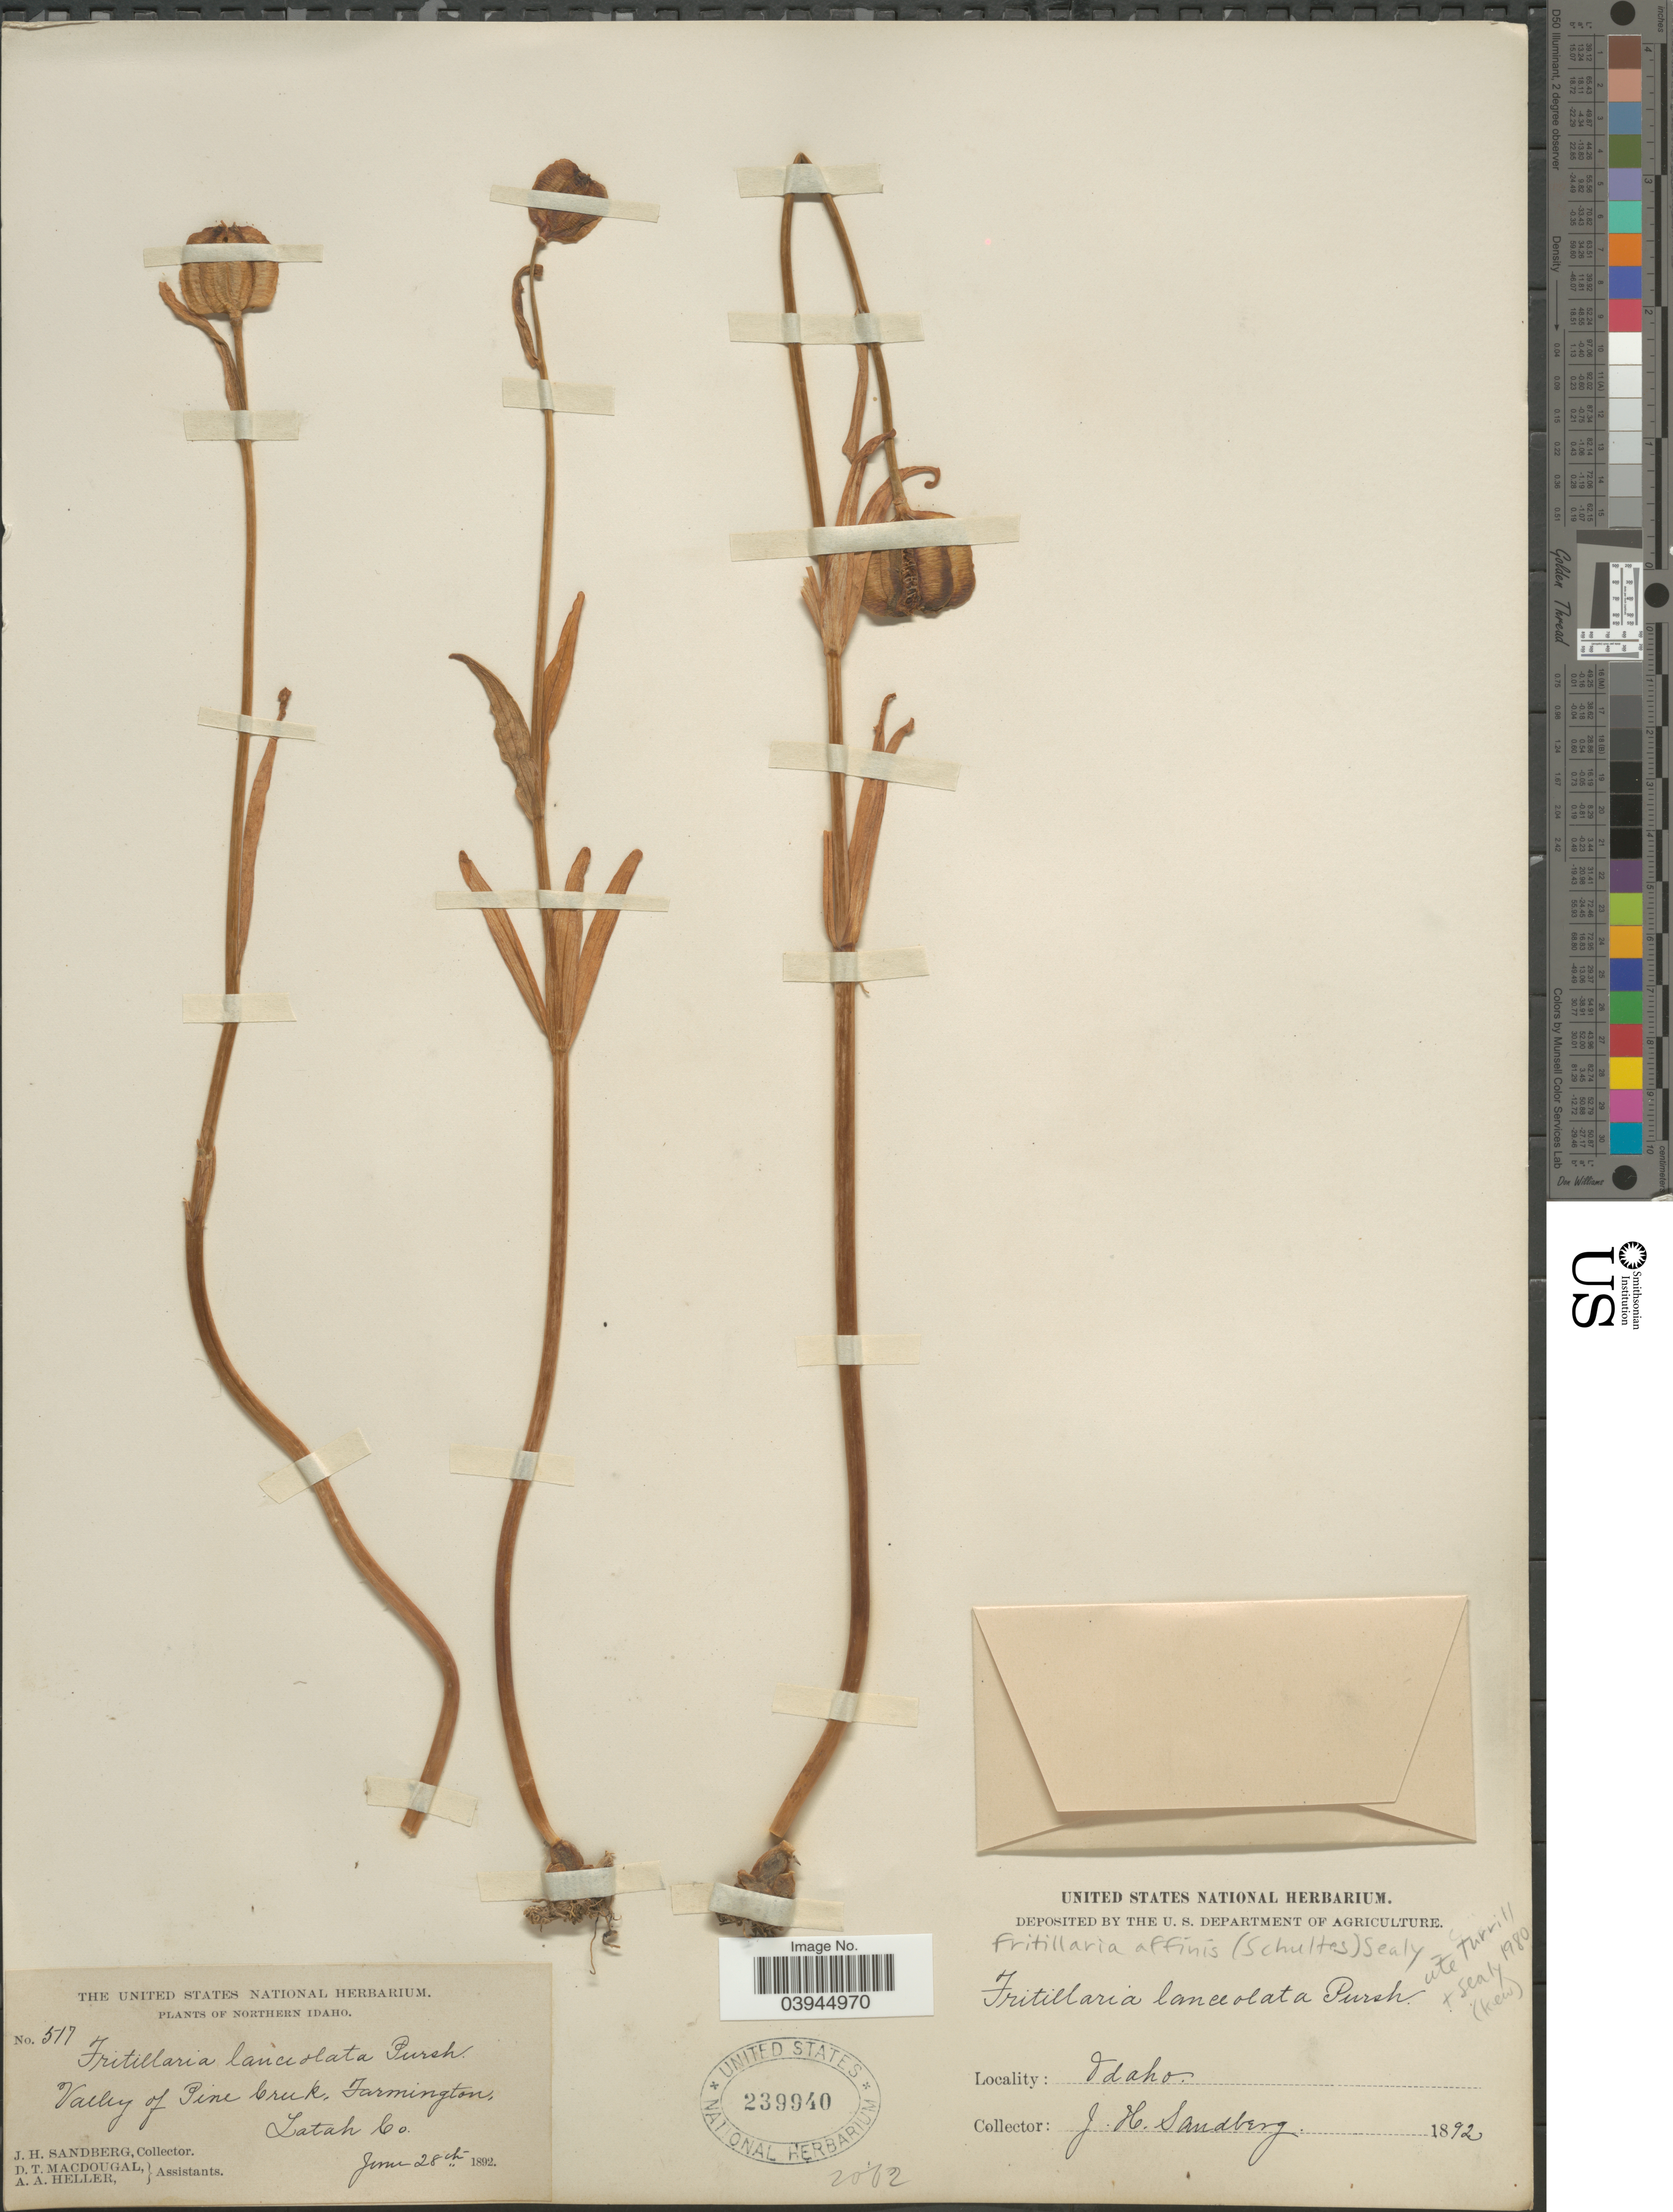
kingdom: Plantae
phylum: Tracheophyta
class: Liliopsida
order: Liliales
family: Liliaceae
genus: Fritillaria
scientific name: Fritillaria affinis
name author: (Schult. & Schult. f.) Sealy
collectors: J. H. Sandberg, D. T. MacDougal & A. A. Heller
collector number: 517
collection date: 1892-06-28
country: United States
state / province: Idaho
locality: Northern Idaho. Valley of Pine Creek, Farmington, Latah Co.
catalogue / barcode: US 239940